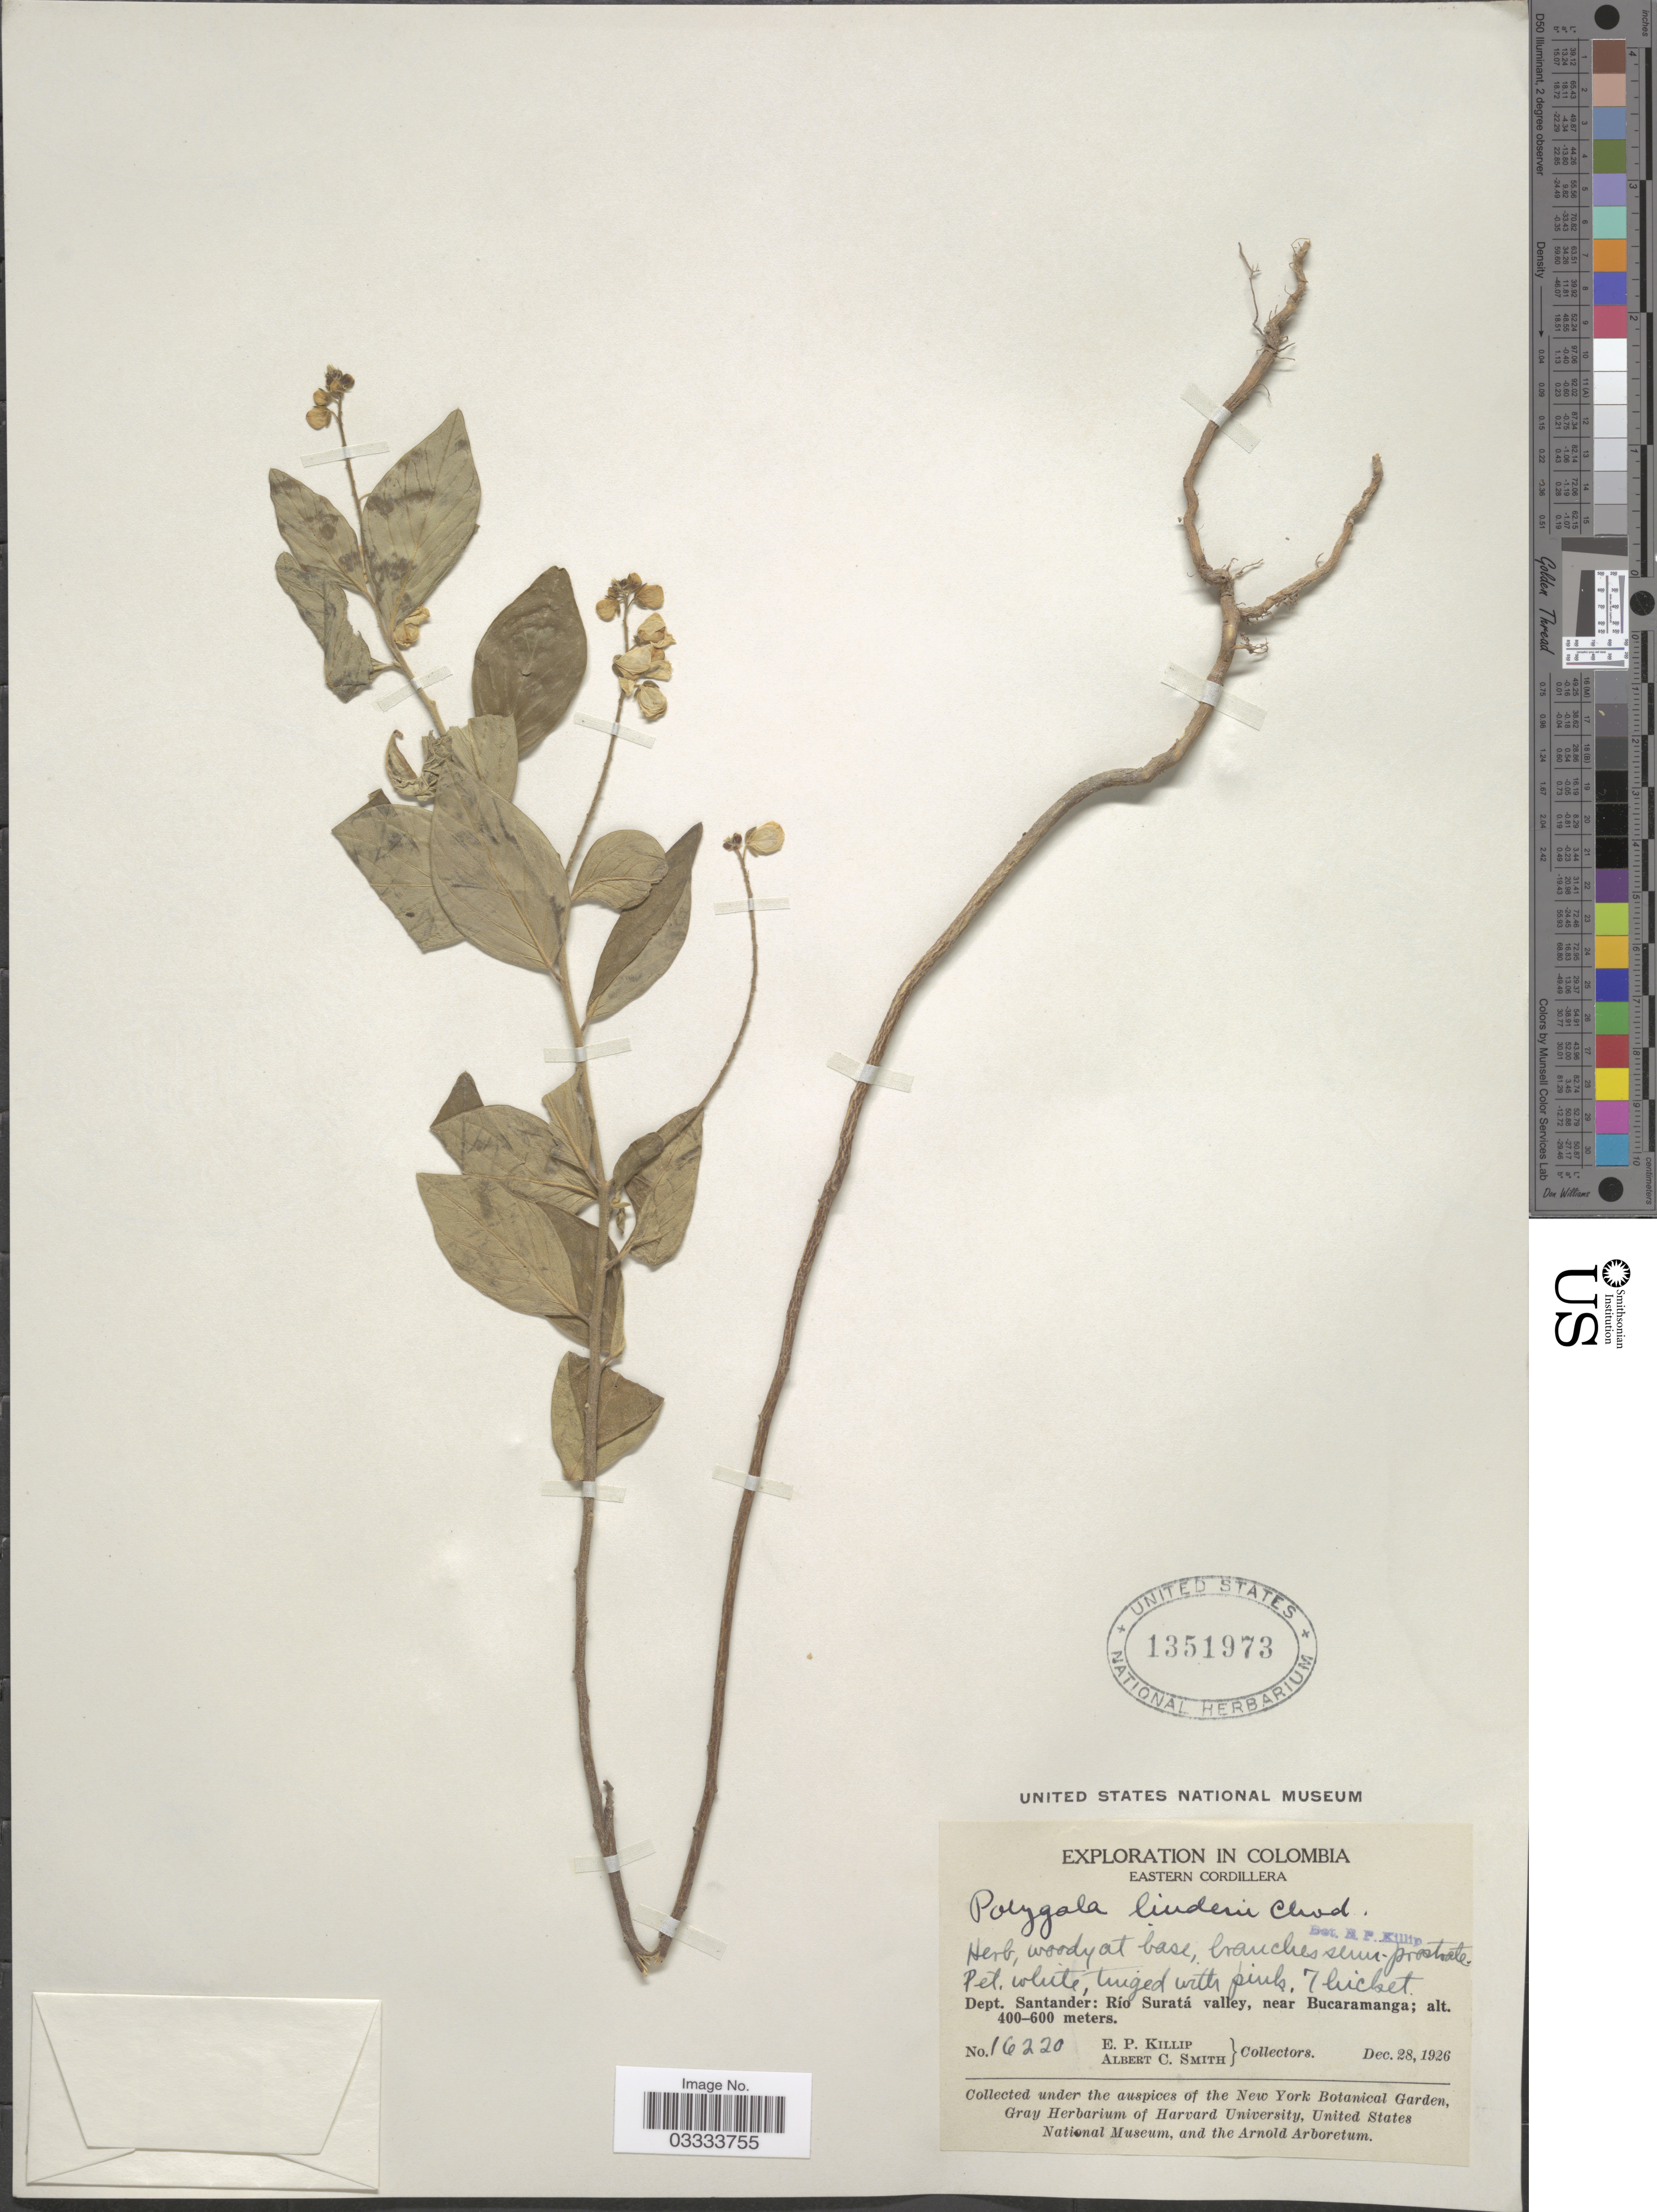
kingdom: Plantae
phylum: Tracheophyta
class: Magnoliopsida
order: Fabales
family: Polygalaceae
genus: Asemeia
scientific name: Asemeia monninoides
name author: (Kunth) J.F.B. Pastore & J.R. Abbott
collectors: E. P. Killip & A. C. Smith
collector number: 16220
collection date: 1926-12-28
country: Colombia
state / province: Santander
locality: Eastern Cordillera. Dept. Santander: Río Suratá valley, near Bucaramanga.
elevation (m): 400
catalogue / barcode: US 1351973